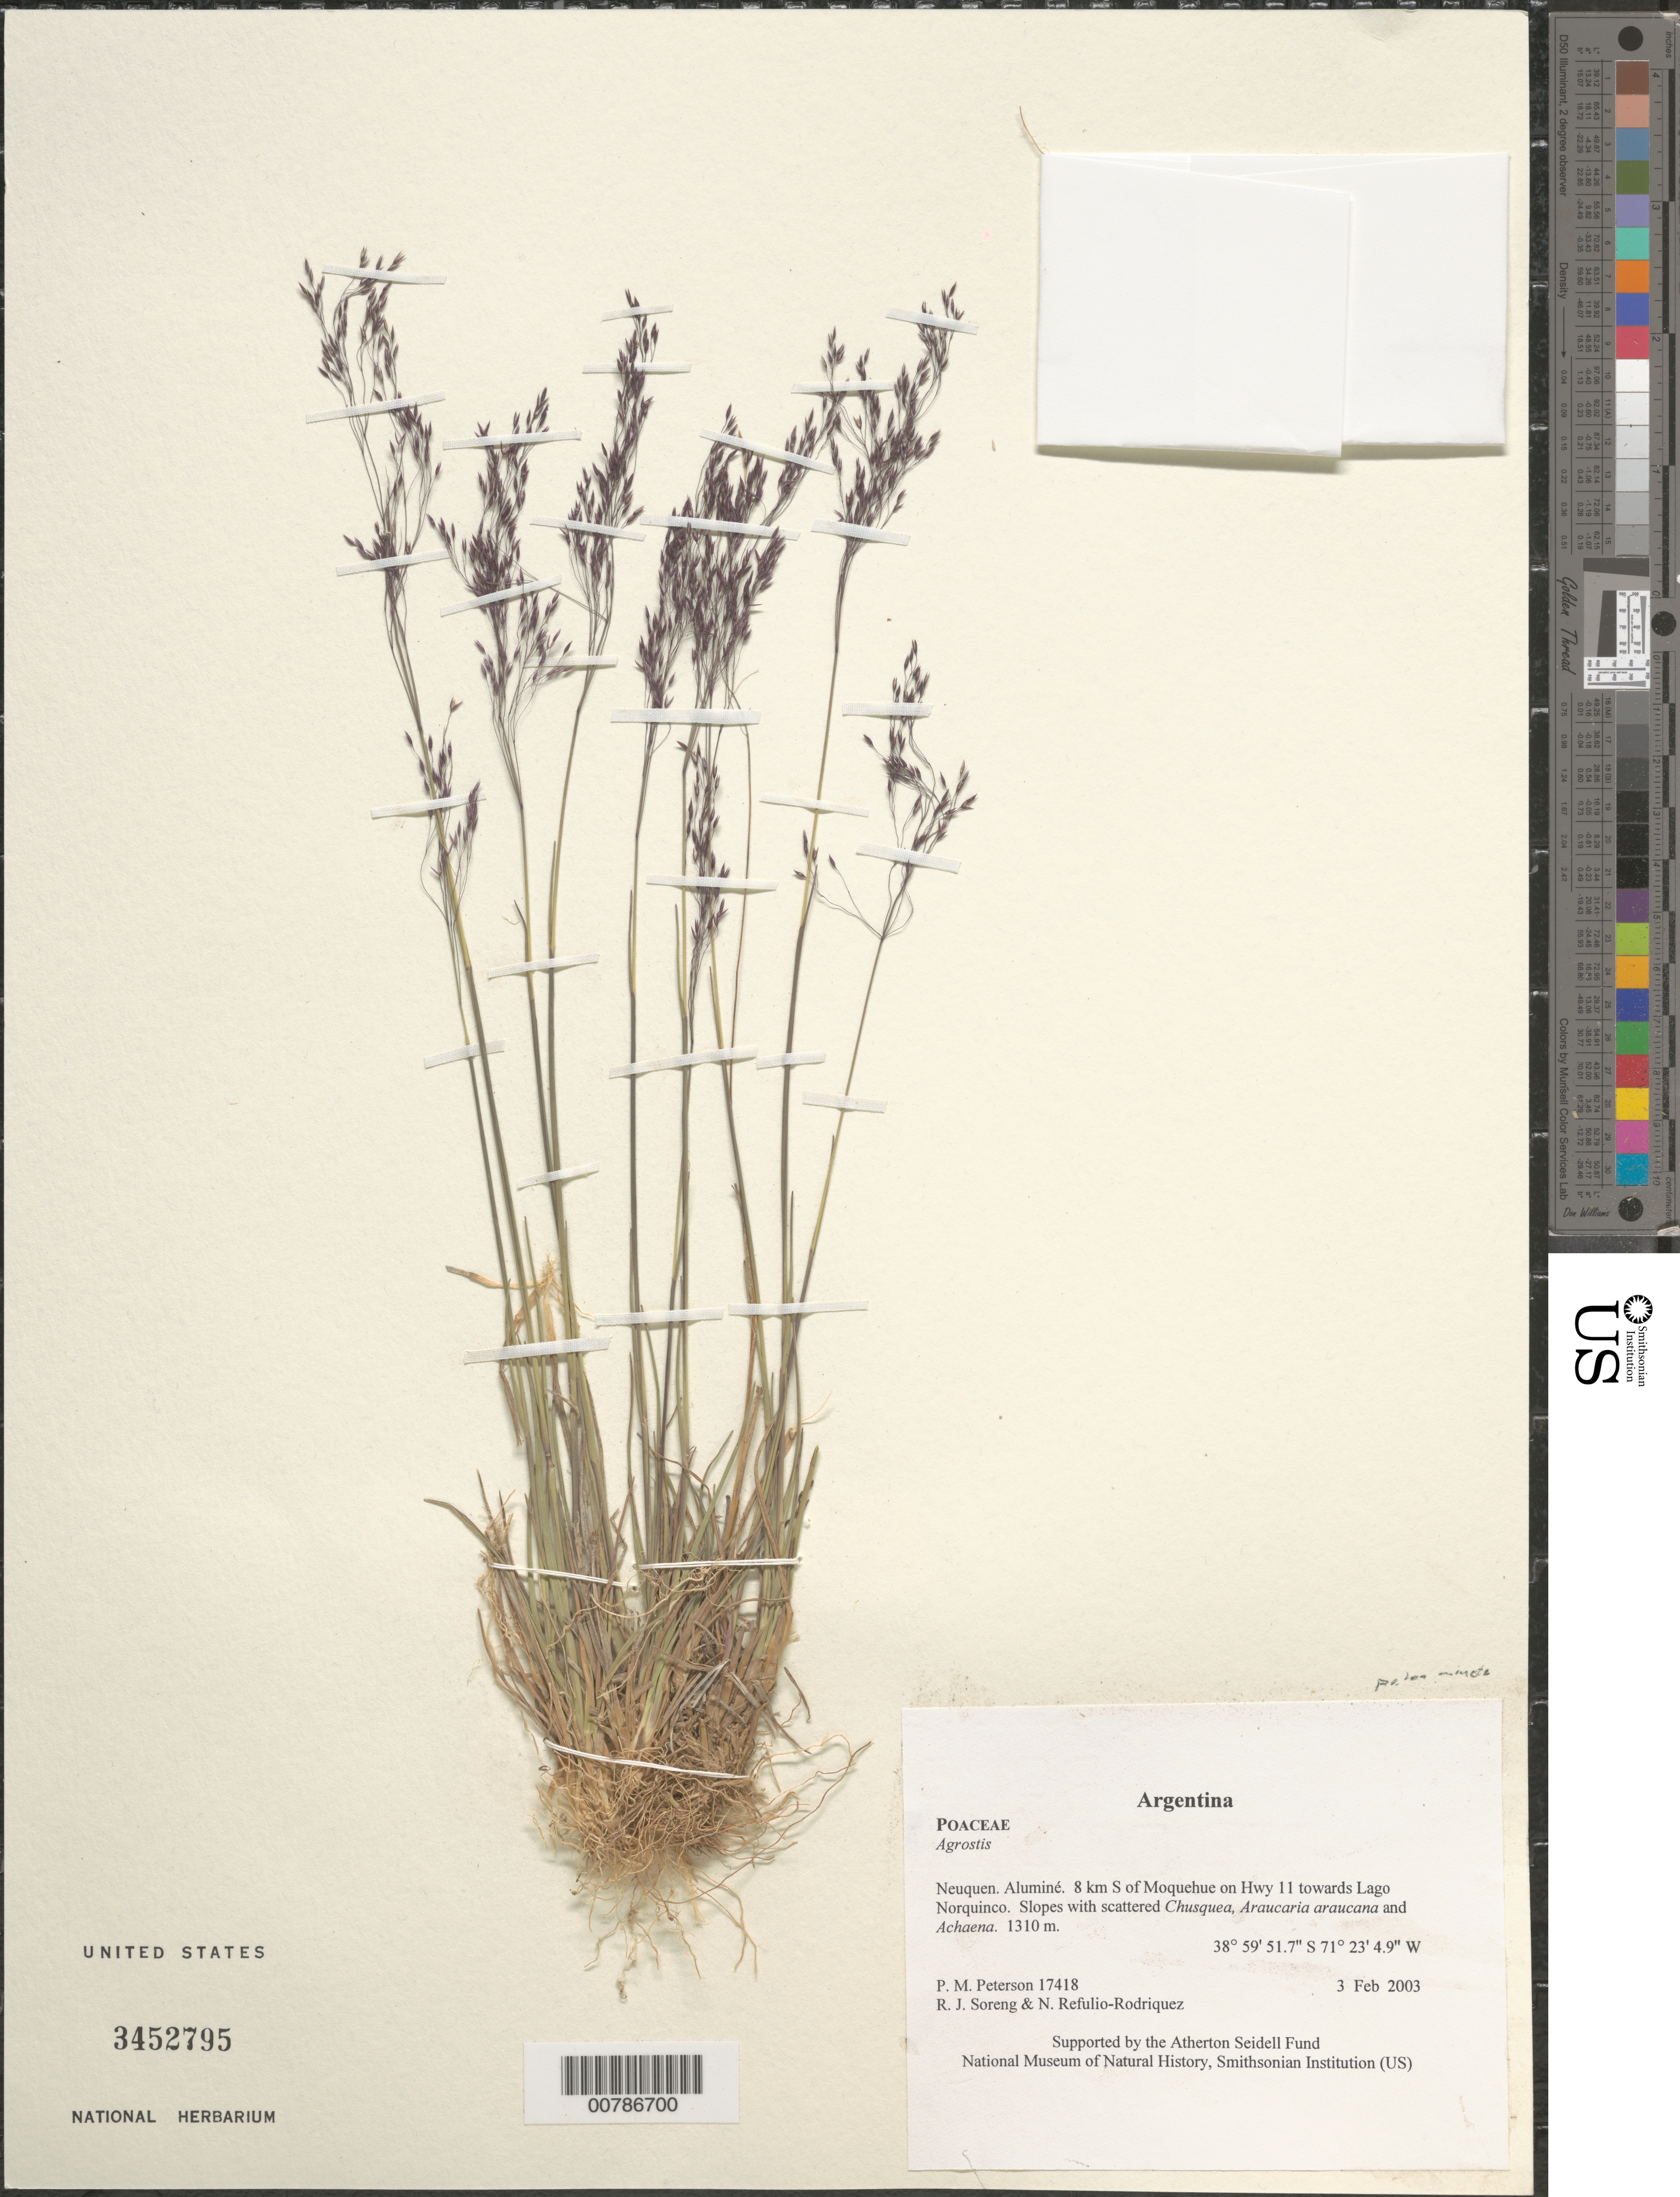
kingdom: Plantae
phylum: Tracheophyta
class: Liliopsida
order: Poales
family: Poaceae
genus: Agrostis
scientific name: Agrostis sp.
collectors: P. M. Peterson, R. J. Soreng & N. Refulio-Rodríguez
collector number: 17418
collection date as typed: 03 Feb 2003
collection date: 2003-02-03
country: Argentina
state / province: Neuquen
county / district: Aluminé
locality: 8 km S of Moquehue on Hwy 11 towards Lago Norquinco. Slopes with scattered Chusquea, Araucaria araucana and Achaena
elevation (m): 1310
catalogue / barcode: US 3452795